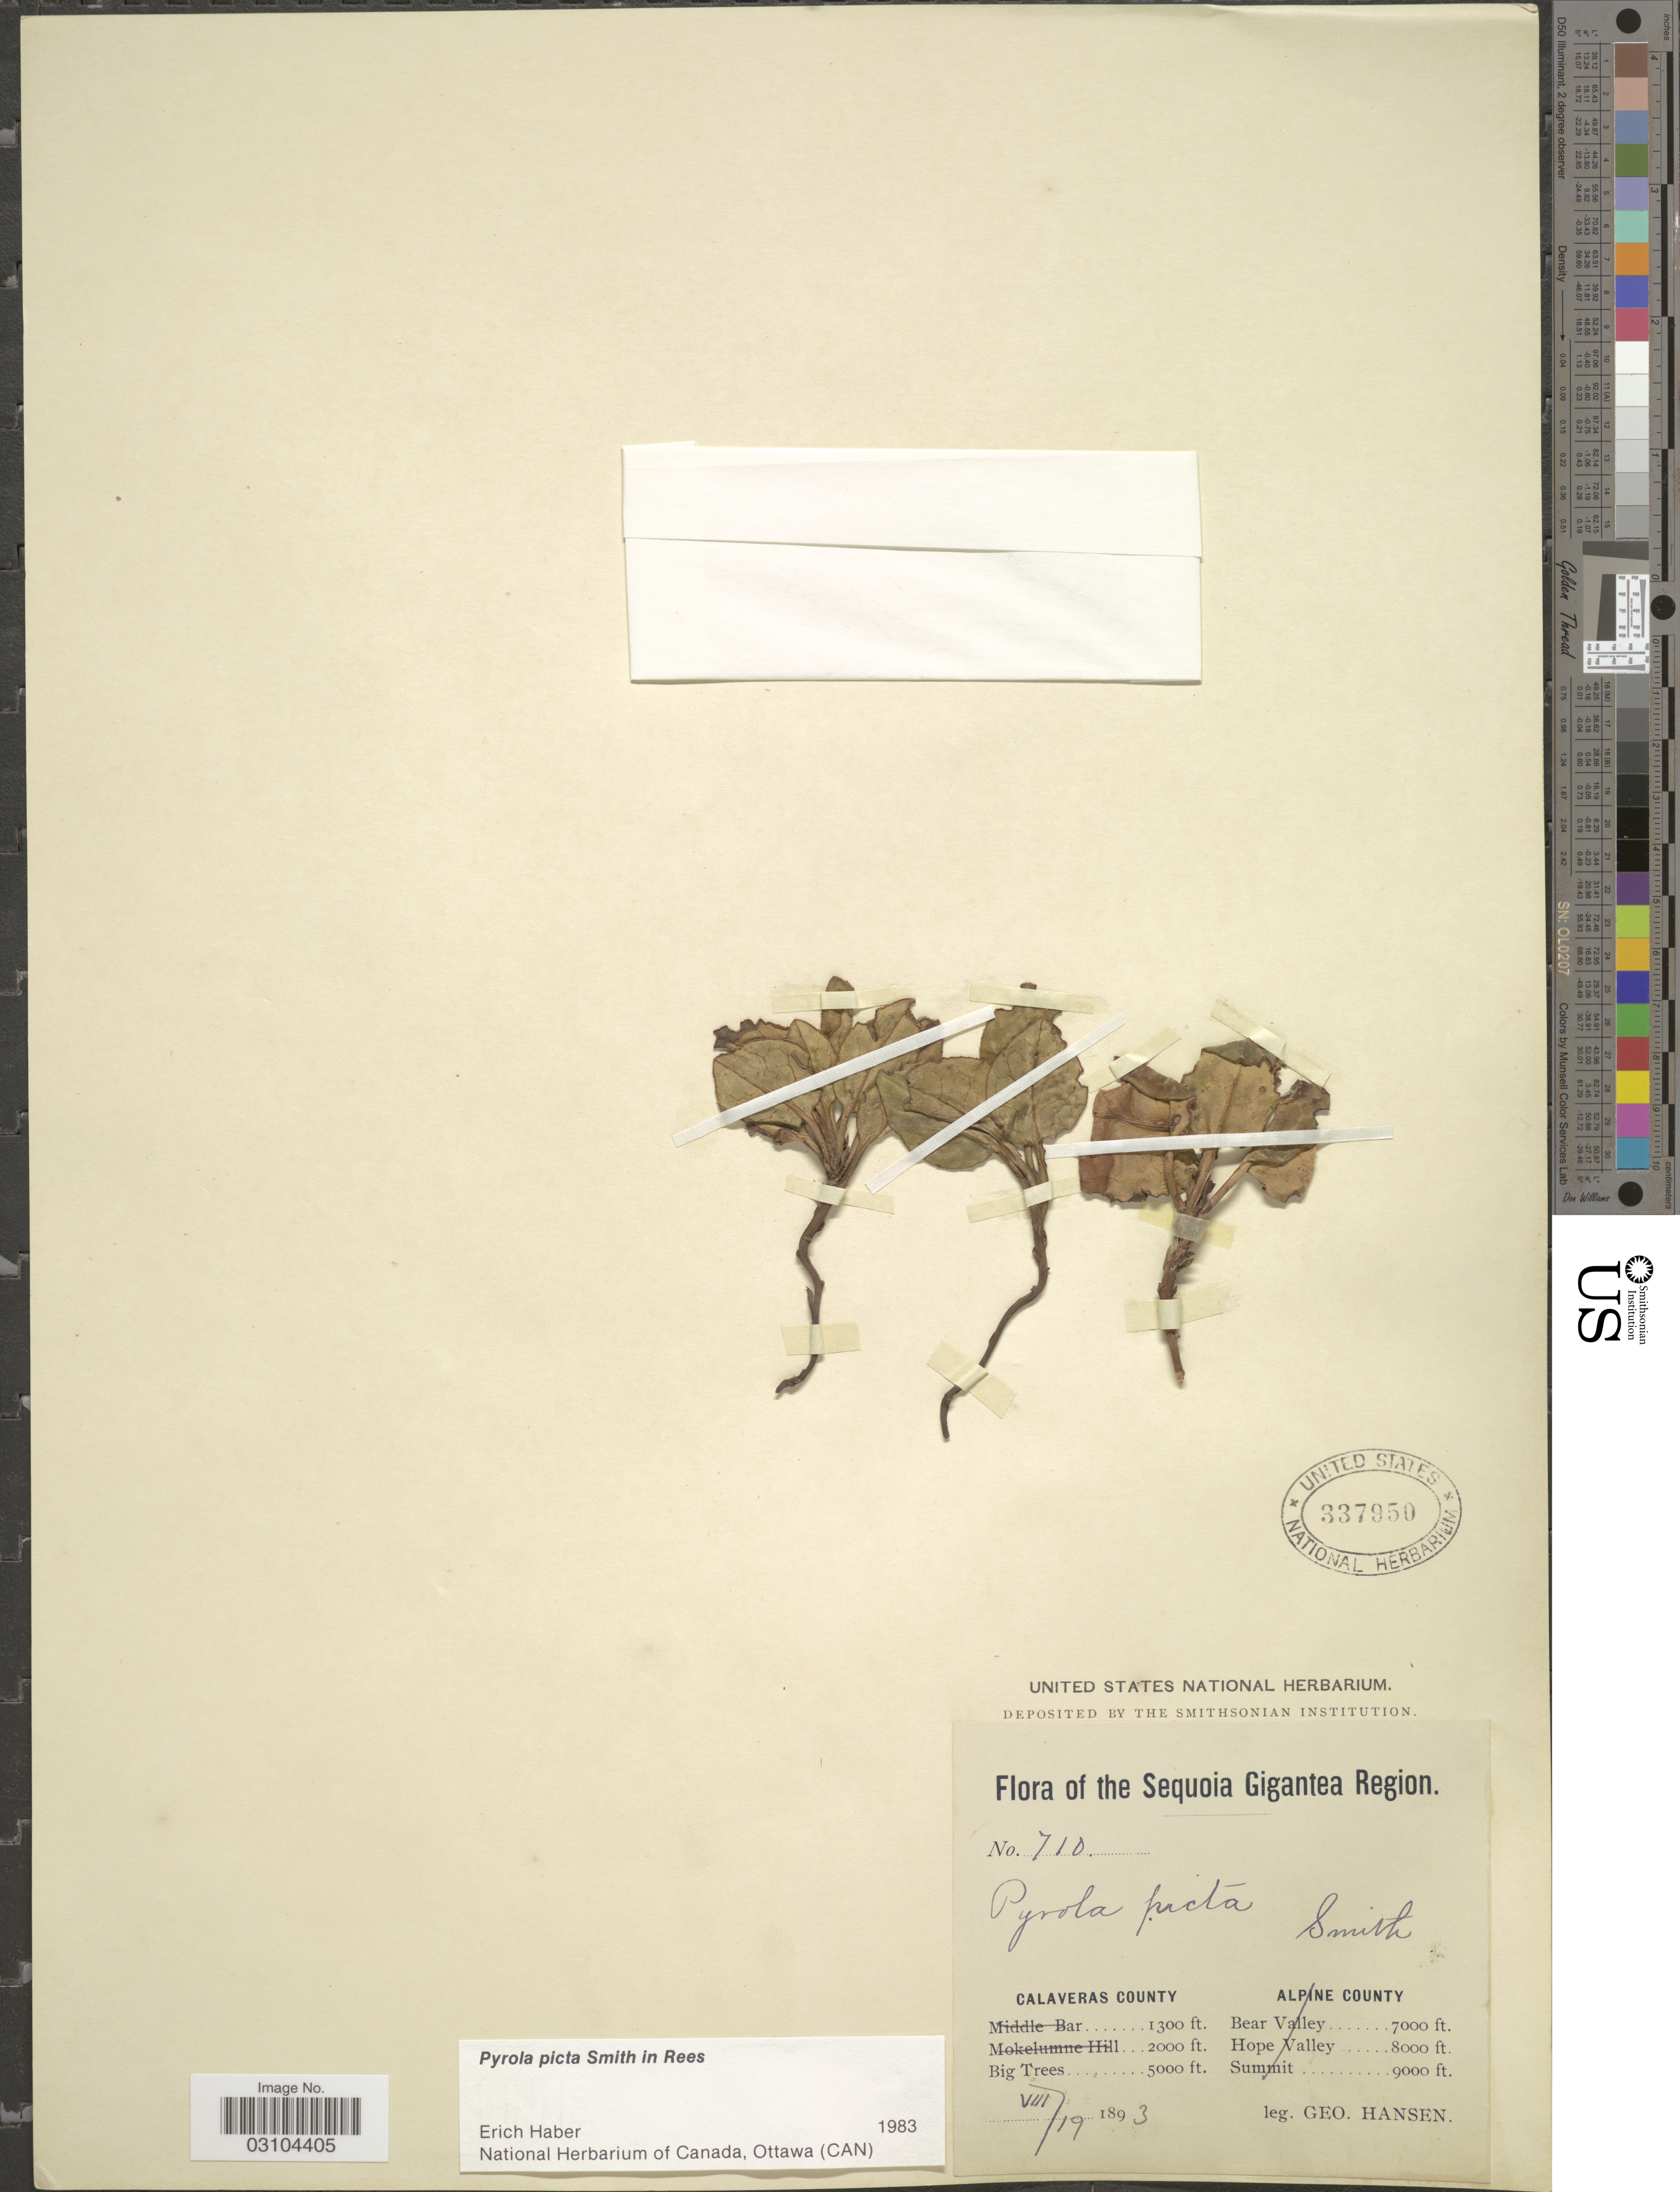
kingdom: Plantae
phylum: Tracheophyta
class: Magnoliopsida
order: Ericales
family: Ericaceae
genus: Pyrola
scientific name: Pyrola picta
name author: Sm. in Rees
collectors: G. Hansen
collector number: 710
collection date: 1893-08-19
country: United States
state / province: California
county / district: Calaveras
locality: The Sequoia Gigantea Region. Calaveras County, Big trees.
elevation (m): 1524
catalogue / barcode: US 337950